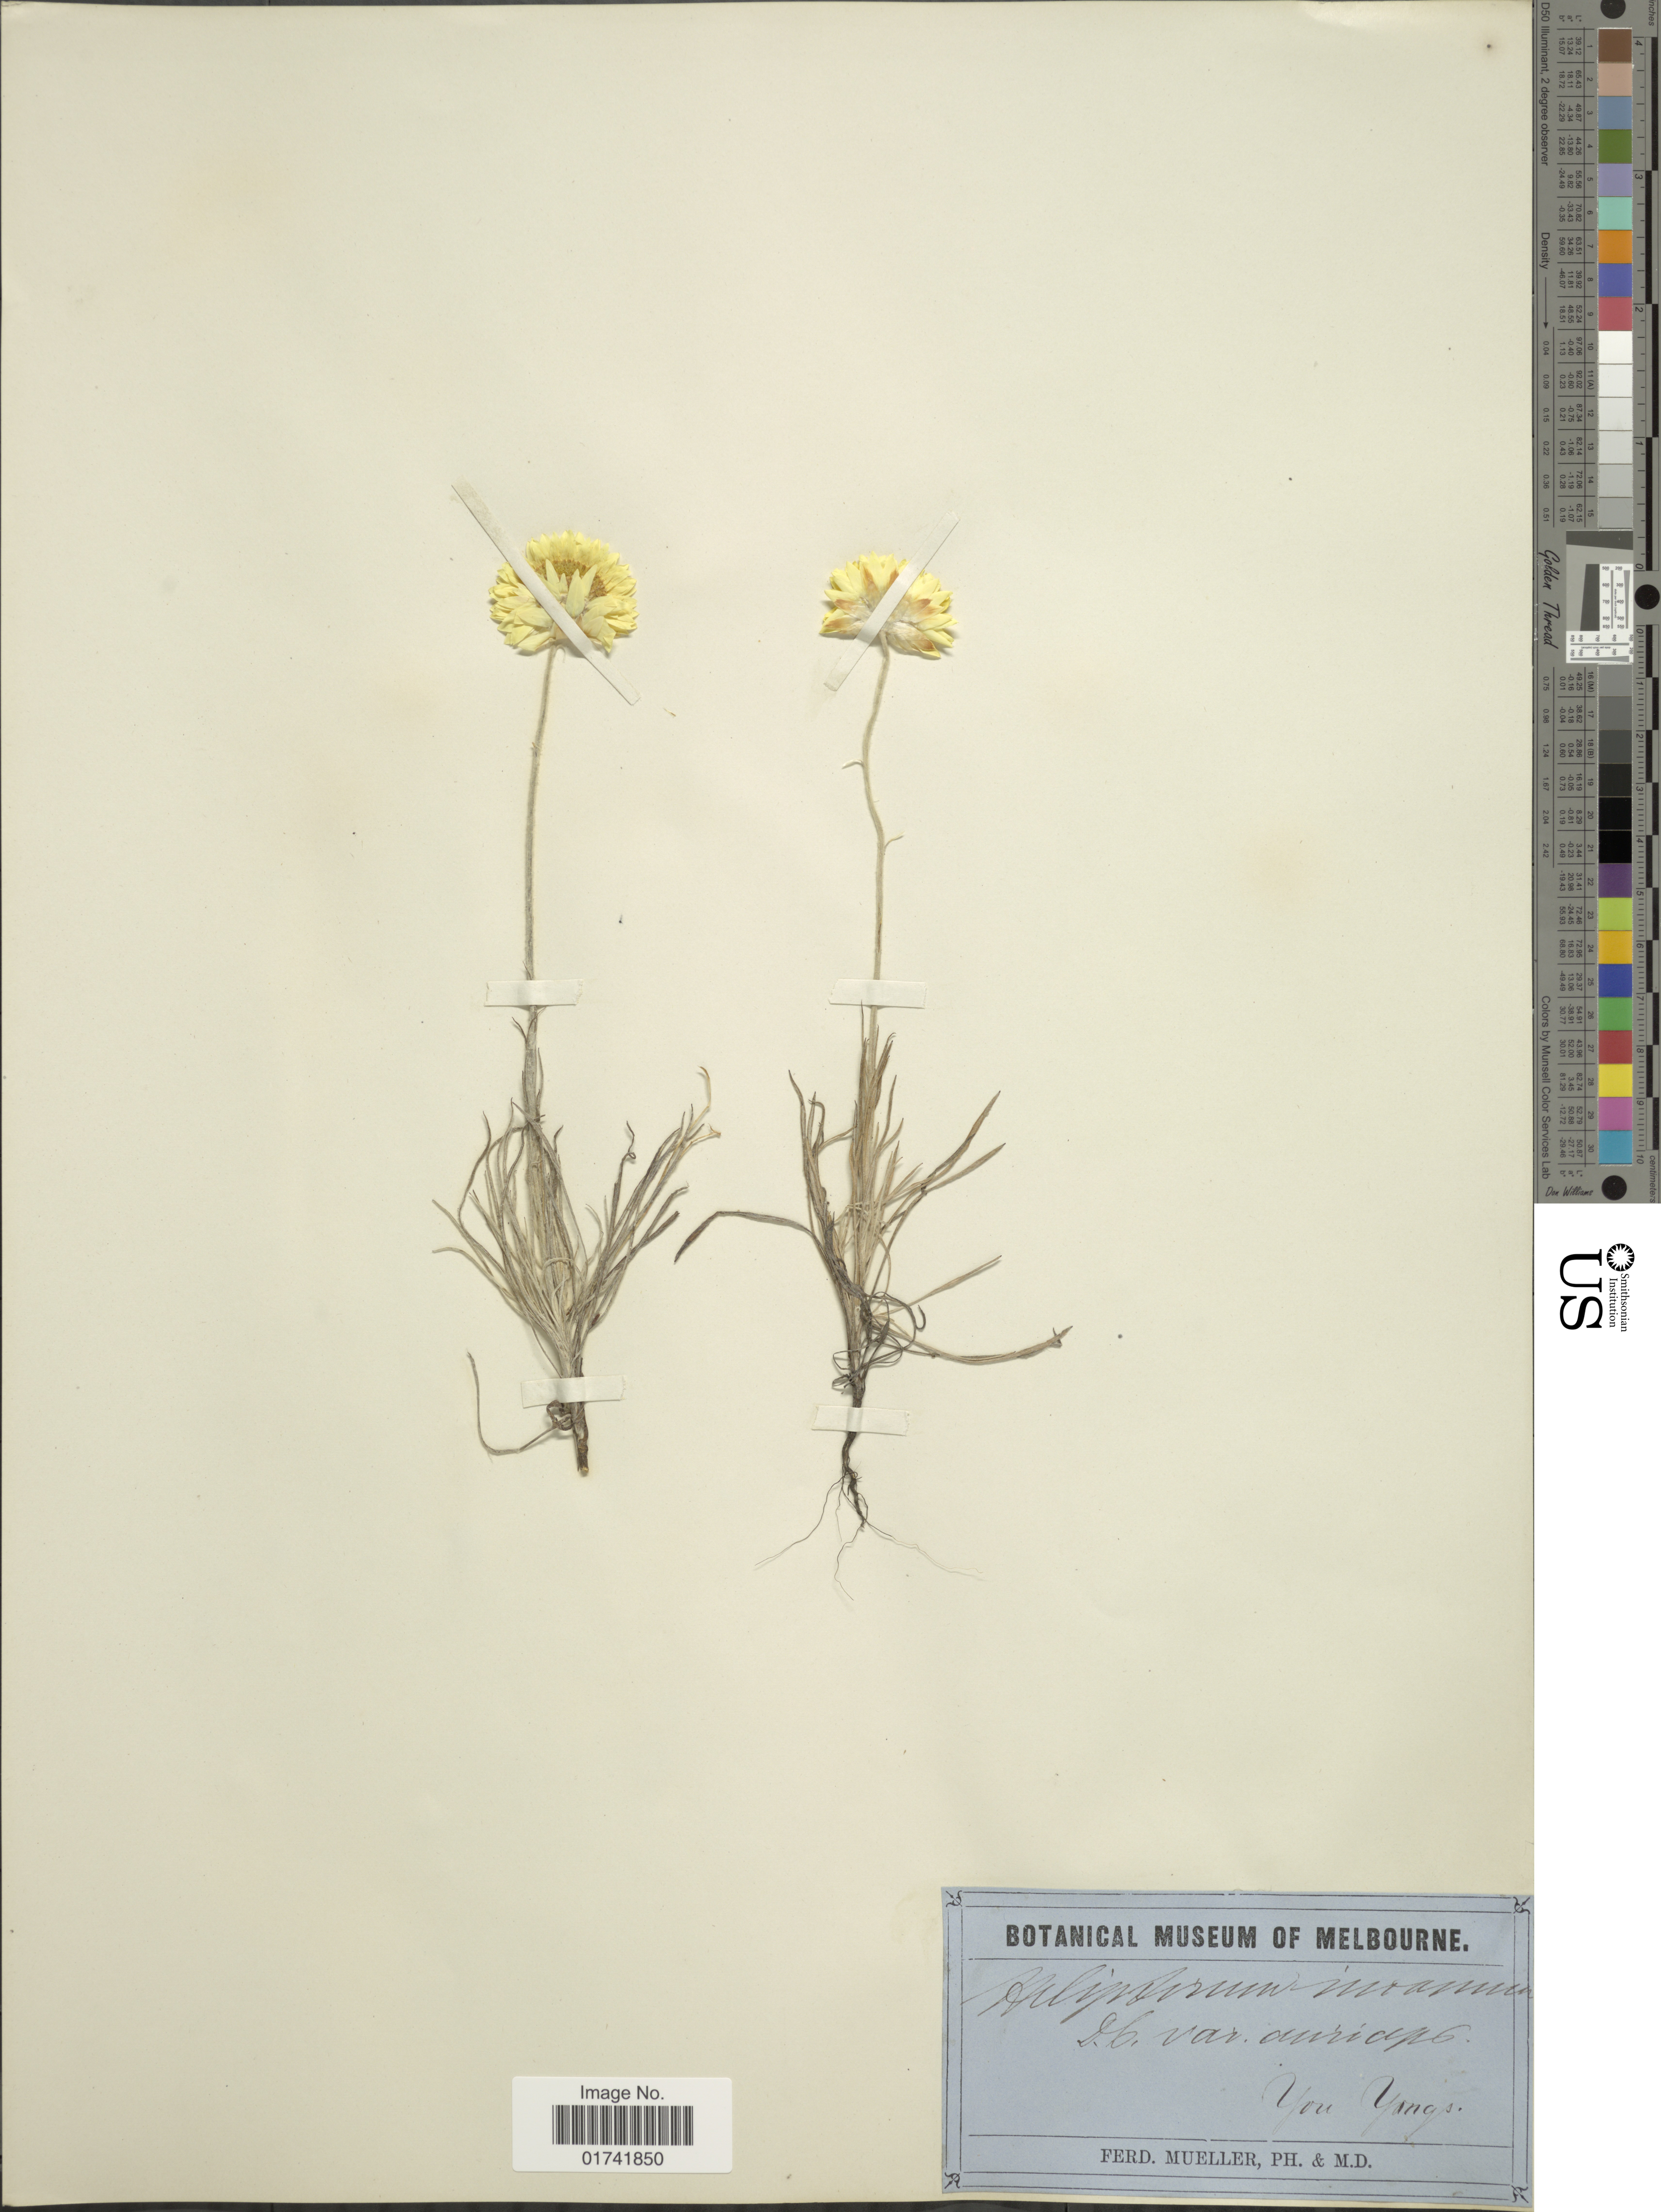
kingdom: Plantae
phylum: Tracheophyta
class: Magnoliopsida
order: Asterales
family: Asteraceae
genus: Helipterum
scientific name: Helipterum incanum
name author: DC.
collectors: F. Mueller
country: Australia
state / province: Victoria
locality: You Yongs.